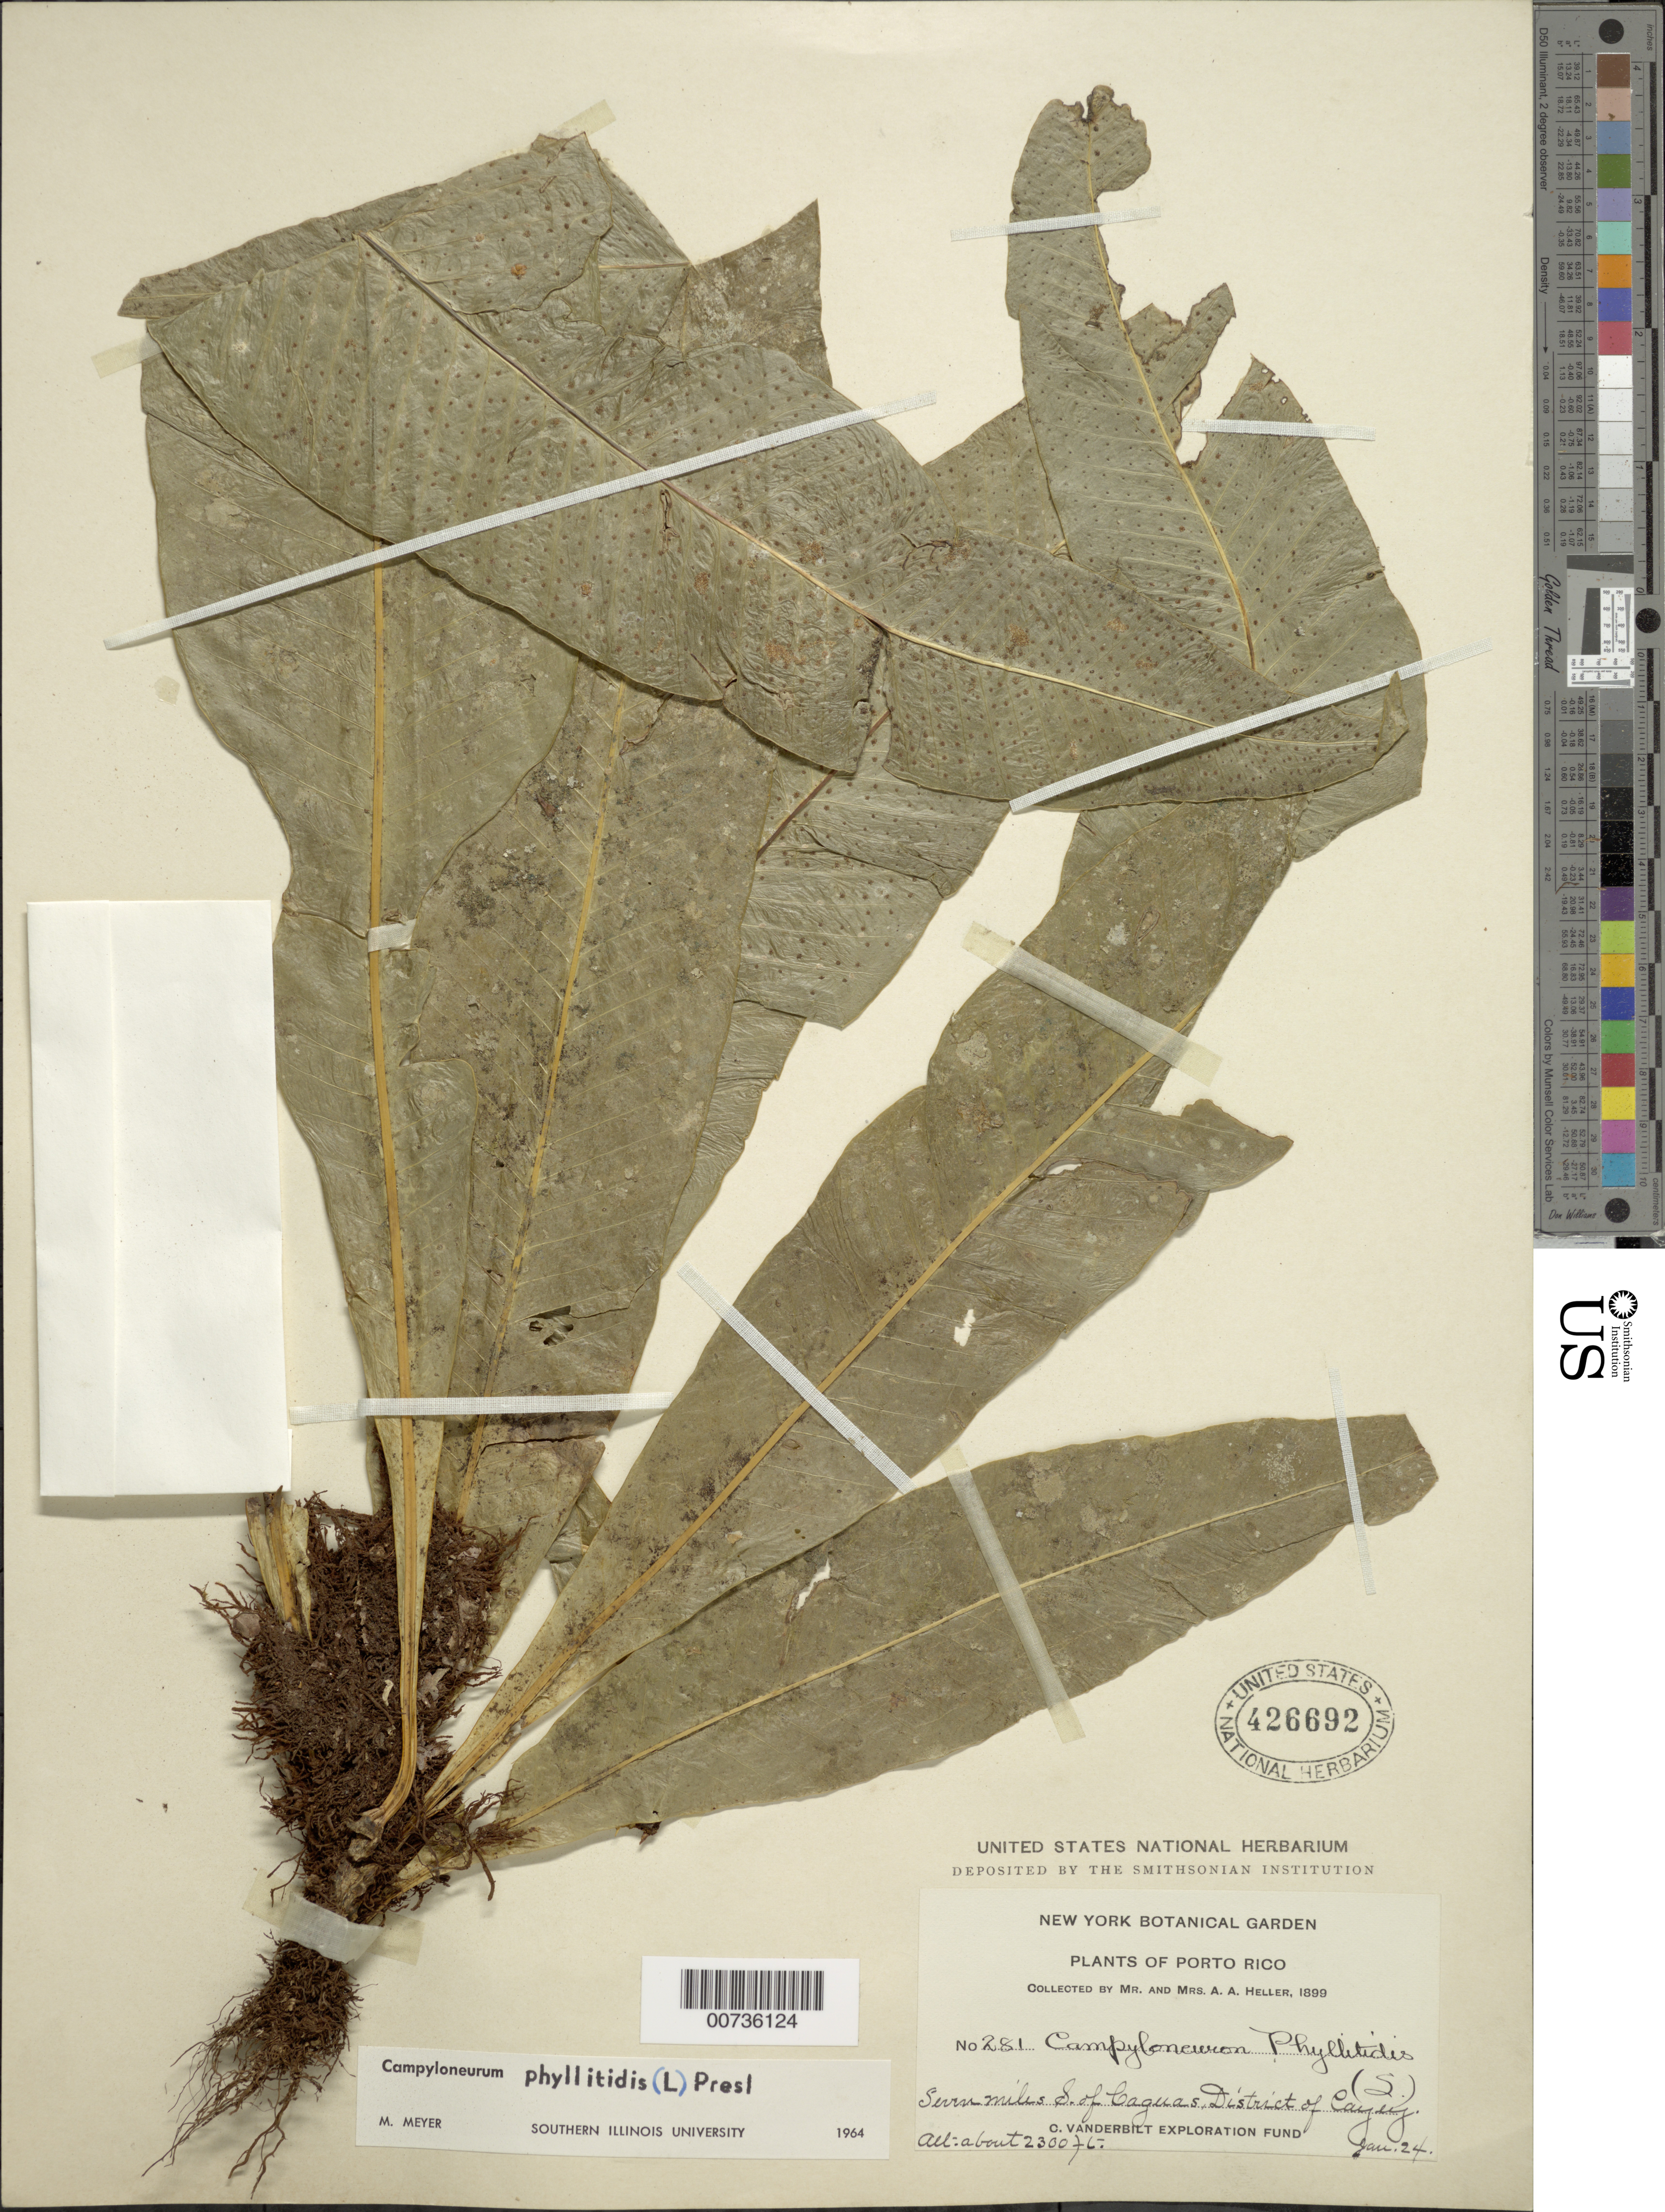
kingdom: Plantae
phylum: Tracheophyta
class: Polypodiopsida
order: Polypodiales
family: Polypodiaceae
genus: Campyloneurum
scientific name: Campyloneurum phyllitidis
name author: (L.) C. Presl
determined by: Meyer, M.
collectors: A. A. Heller & E. G. Heller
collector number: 281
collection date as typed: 24 Jan 1899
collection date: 1899-01-24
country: Puerto Rico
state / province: Cayey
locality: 7 miles S. of Caguas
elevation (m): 701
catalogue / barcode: US 426692